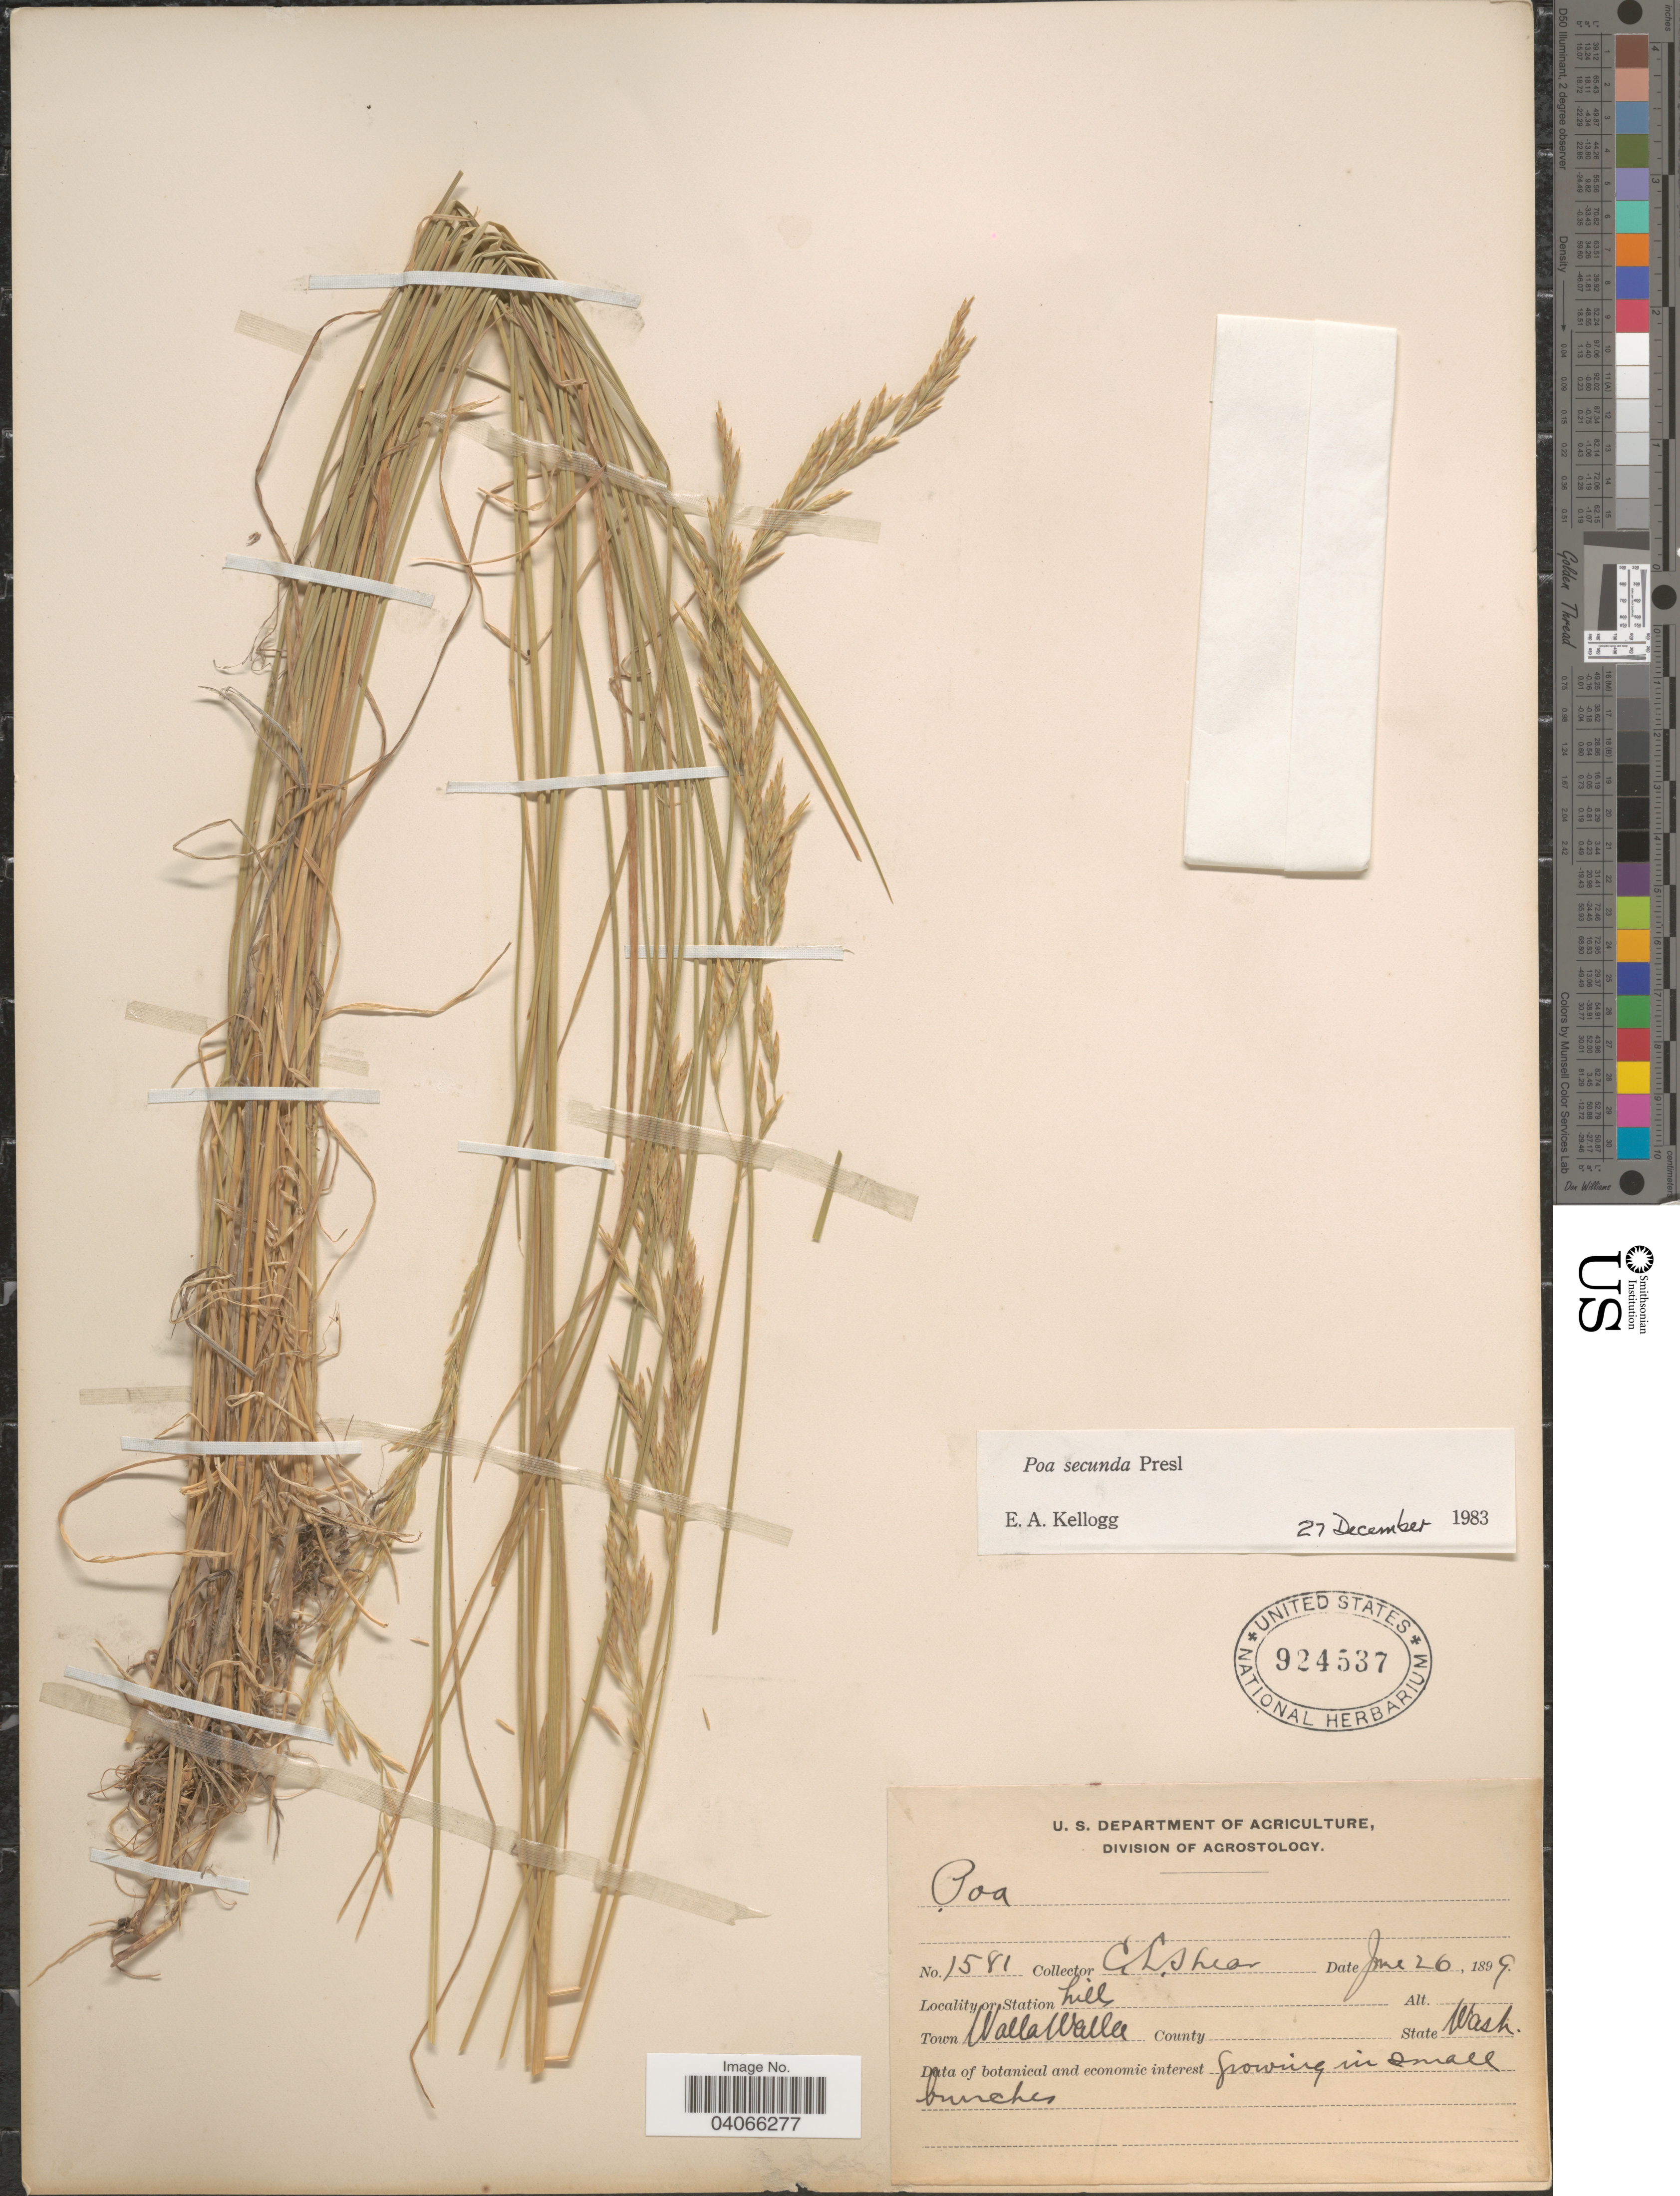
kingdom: Plantae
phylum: Tracheophyta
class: Liliopsida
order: Poales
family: Poaceae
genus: Poa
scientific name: Poa secunda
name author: J. Presl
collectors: C. L. Shear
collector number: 1581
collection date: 1899-06-26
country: United States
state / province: Washington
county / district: Walla Walla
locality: Town Walla Walla.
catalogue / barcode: US 924537